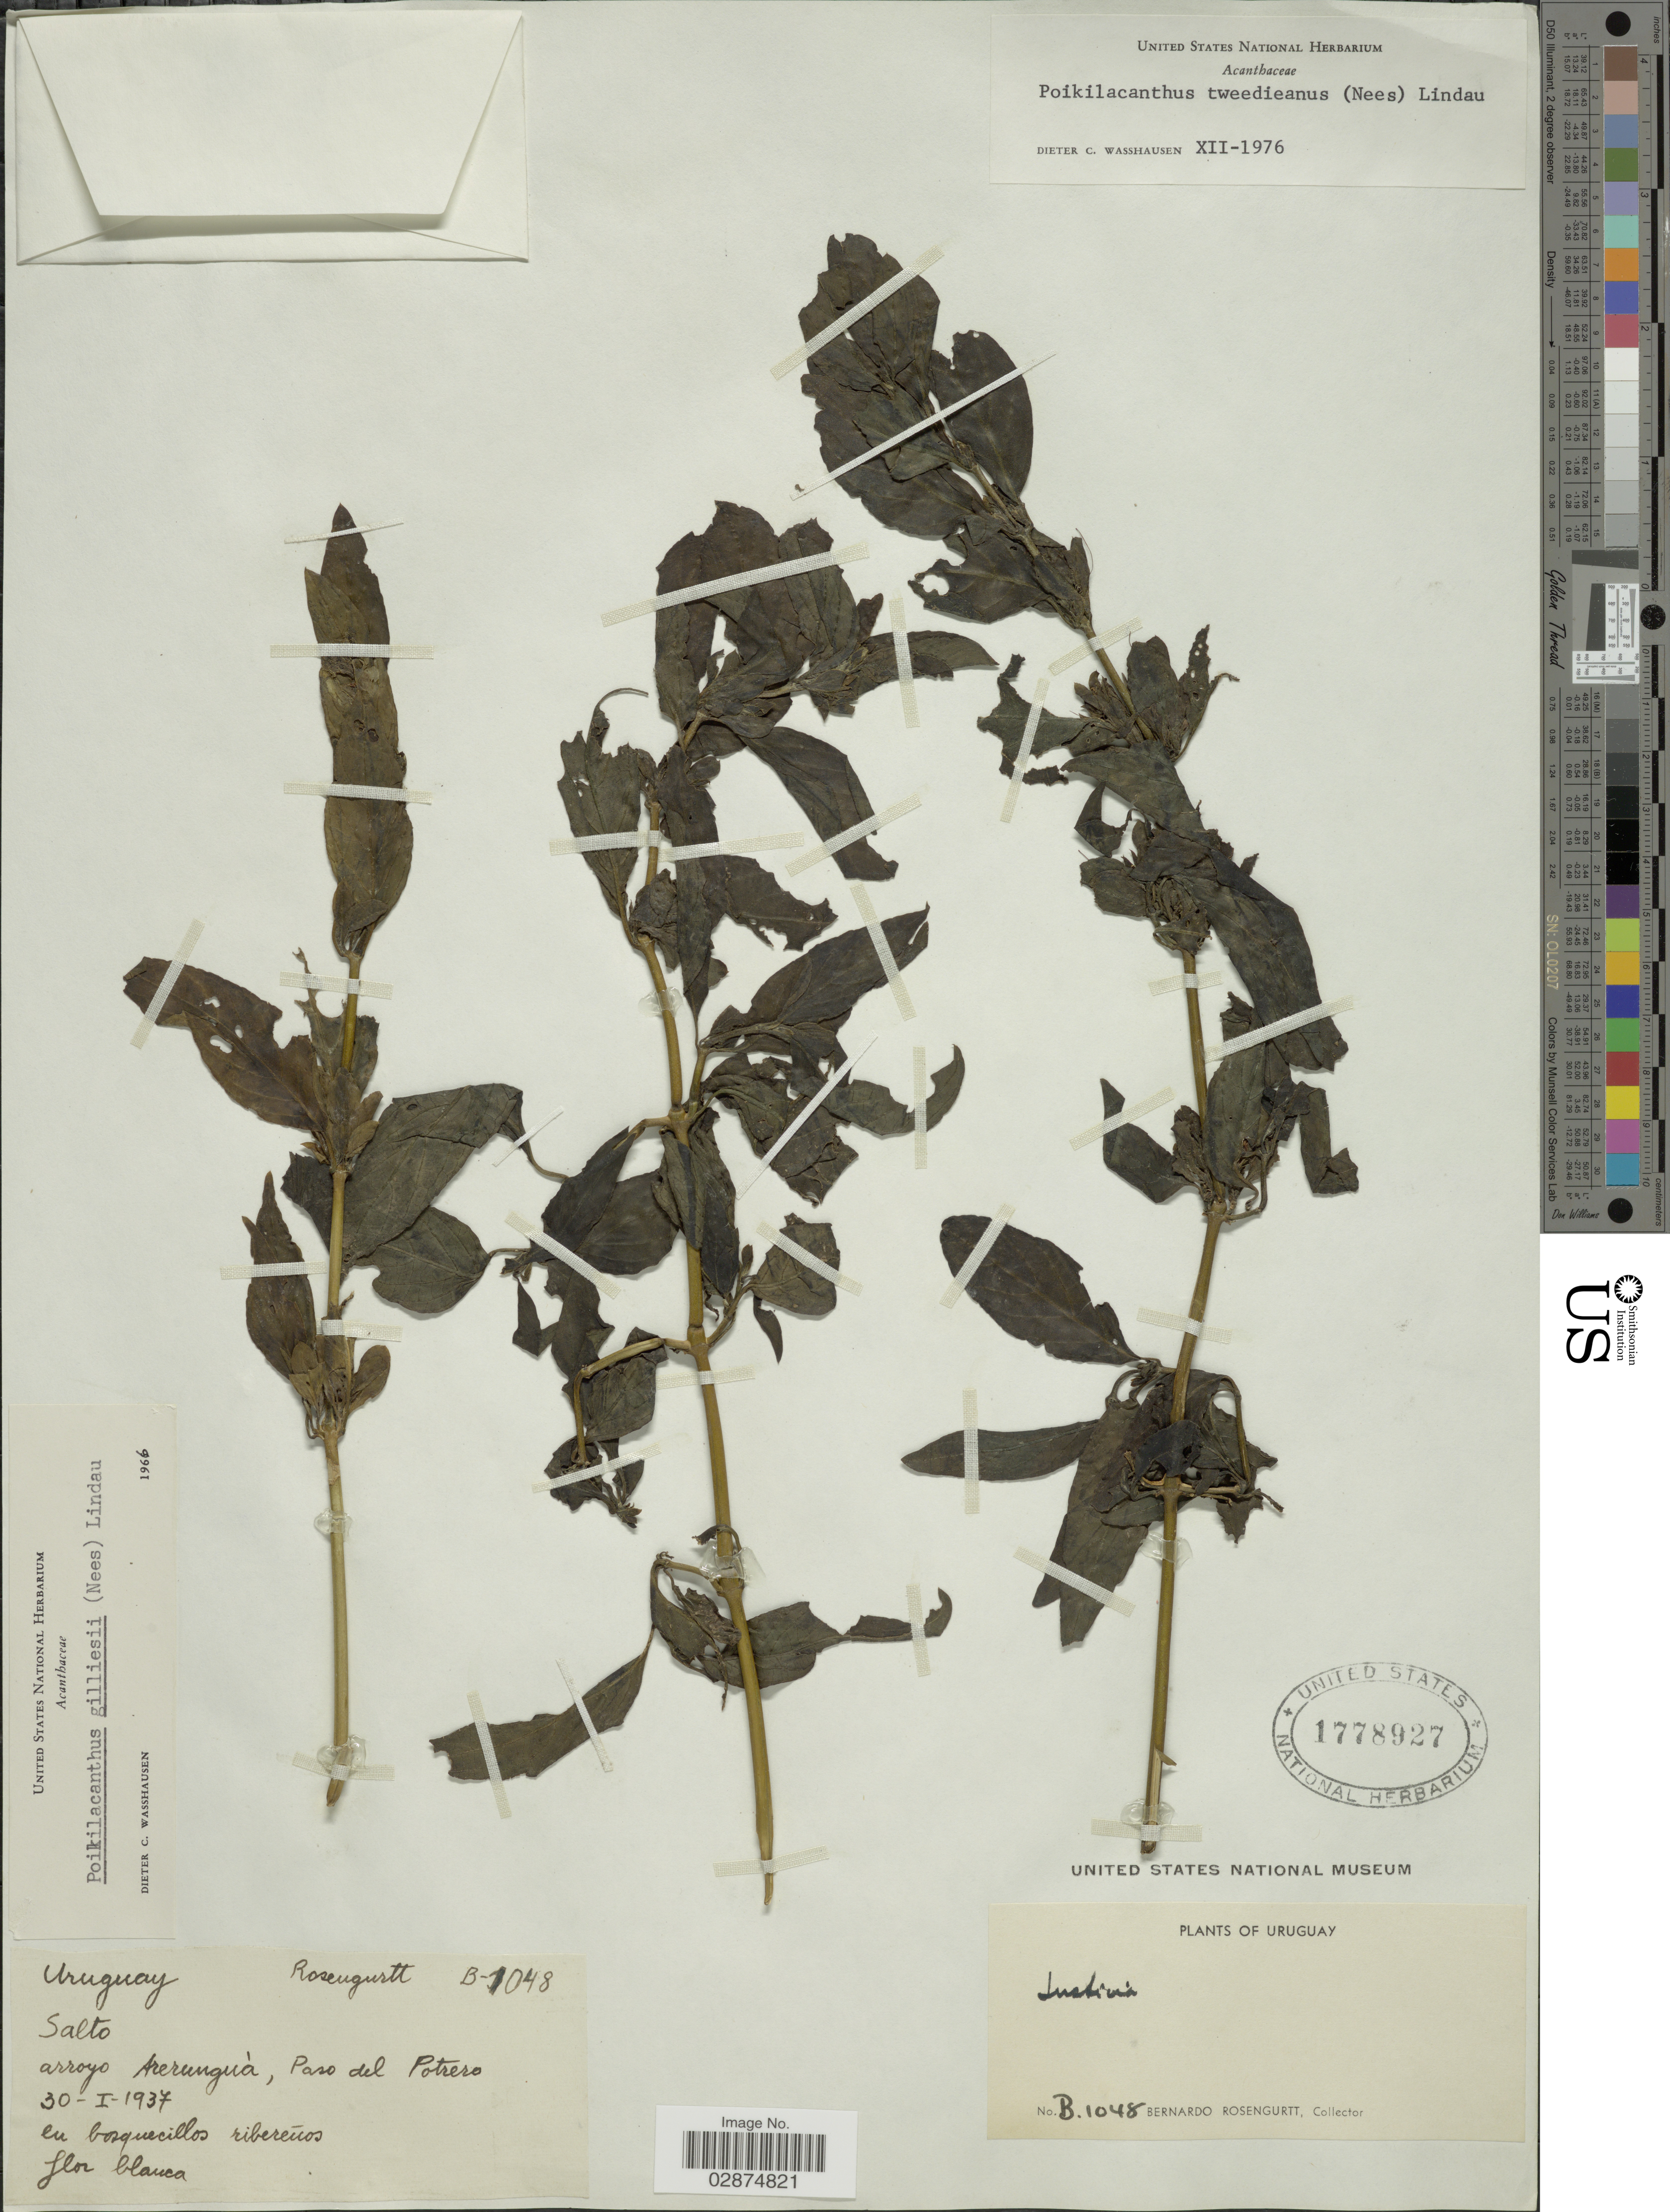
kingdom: Plantae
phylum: Tracheophyta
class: Magnoliopsida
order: Lamiales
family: Acanthaceae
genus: Poikilacanthus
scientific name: Poikilacanthus glandulosus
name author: (Nees) Ariza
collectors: B. Rosengurtt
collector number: B1048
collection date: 1937-01-30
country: Uruguay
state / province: Salto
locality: Arroyo Arerunguà, Paso del Potrero.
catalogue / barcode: US 1778927